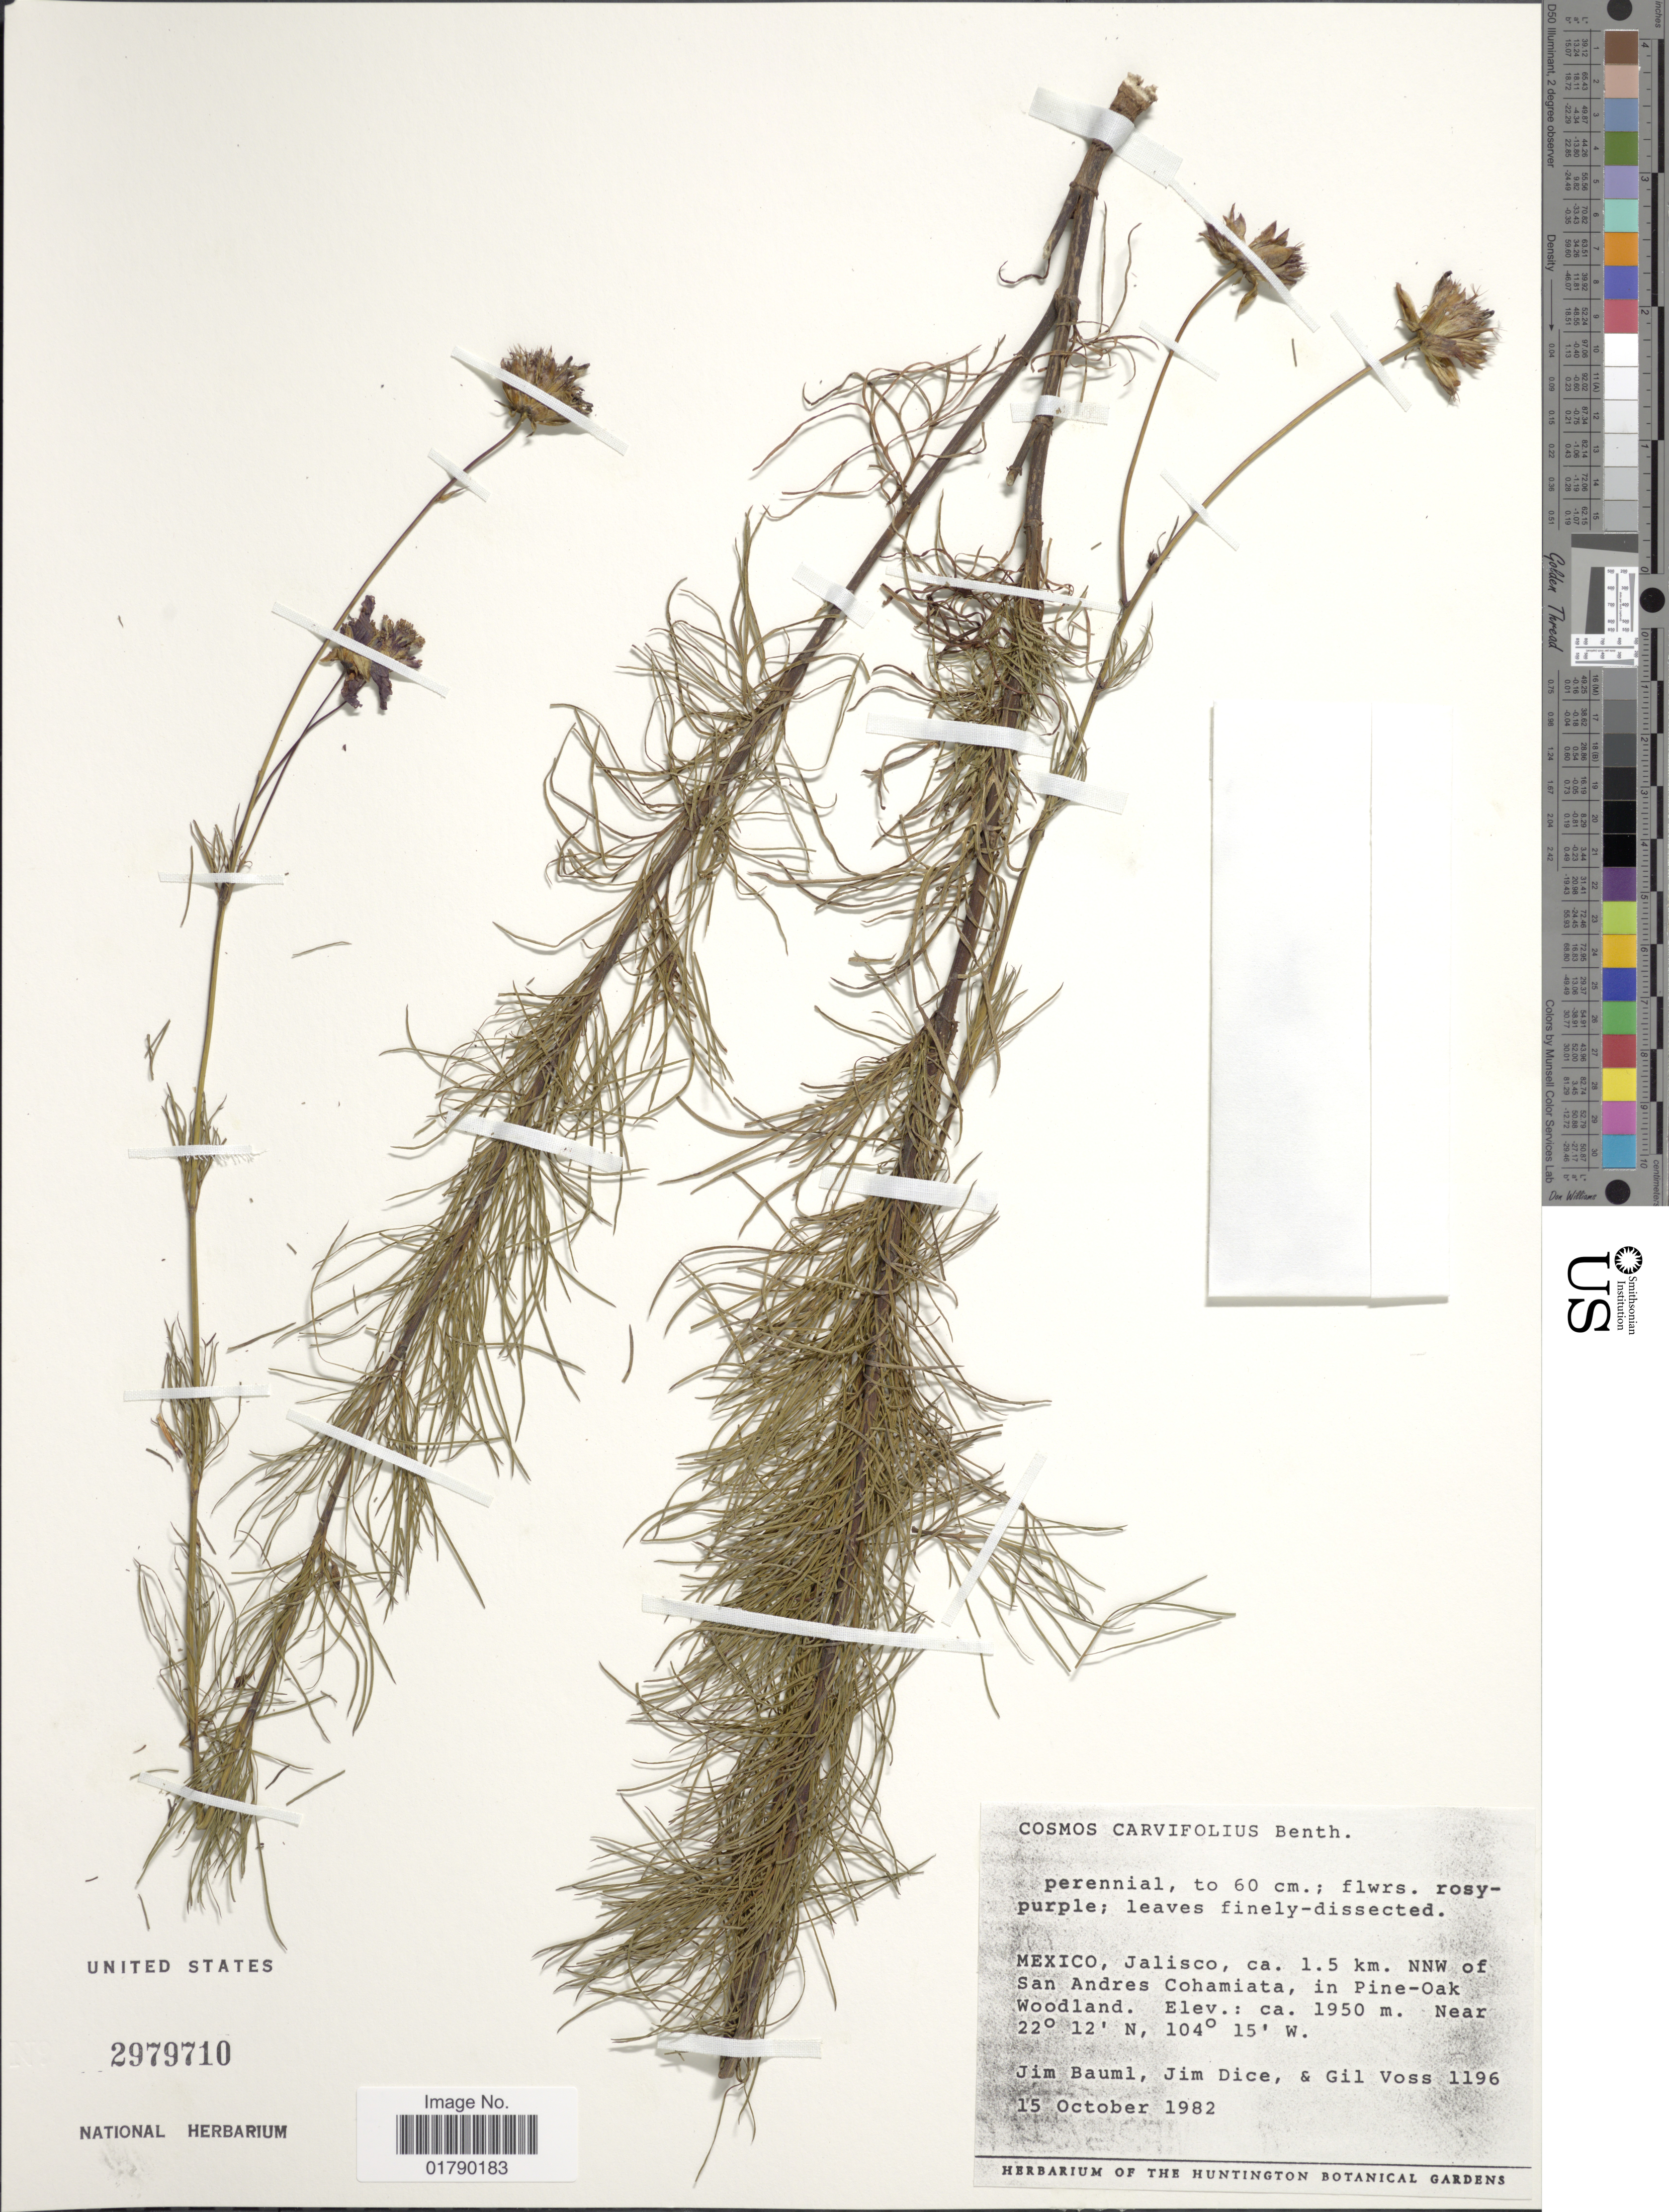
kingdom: Plantae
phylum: Tracheophyta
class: Magnoliopsida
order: Asterales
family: Asteraceae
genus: Cosmos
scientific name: Cosmos carvifolius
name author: Benth.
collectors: J. Bauml, J. Dice & G. Voss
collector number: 1196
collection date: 1982-10-15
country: Mexico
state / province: Jalisco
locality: Ca. 1.5 km NNW of San Andres Cohamiata, in Pine-Oak Woodland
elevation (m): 1950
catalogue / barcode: US 2979710